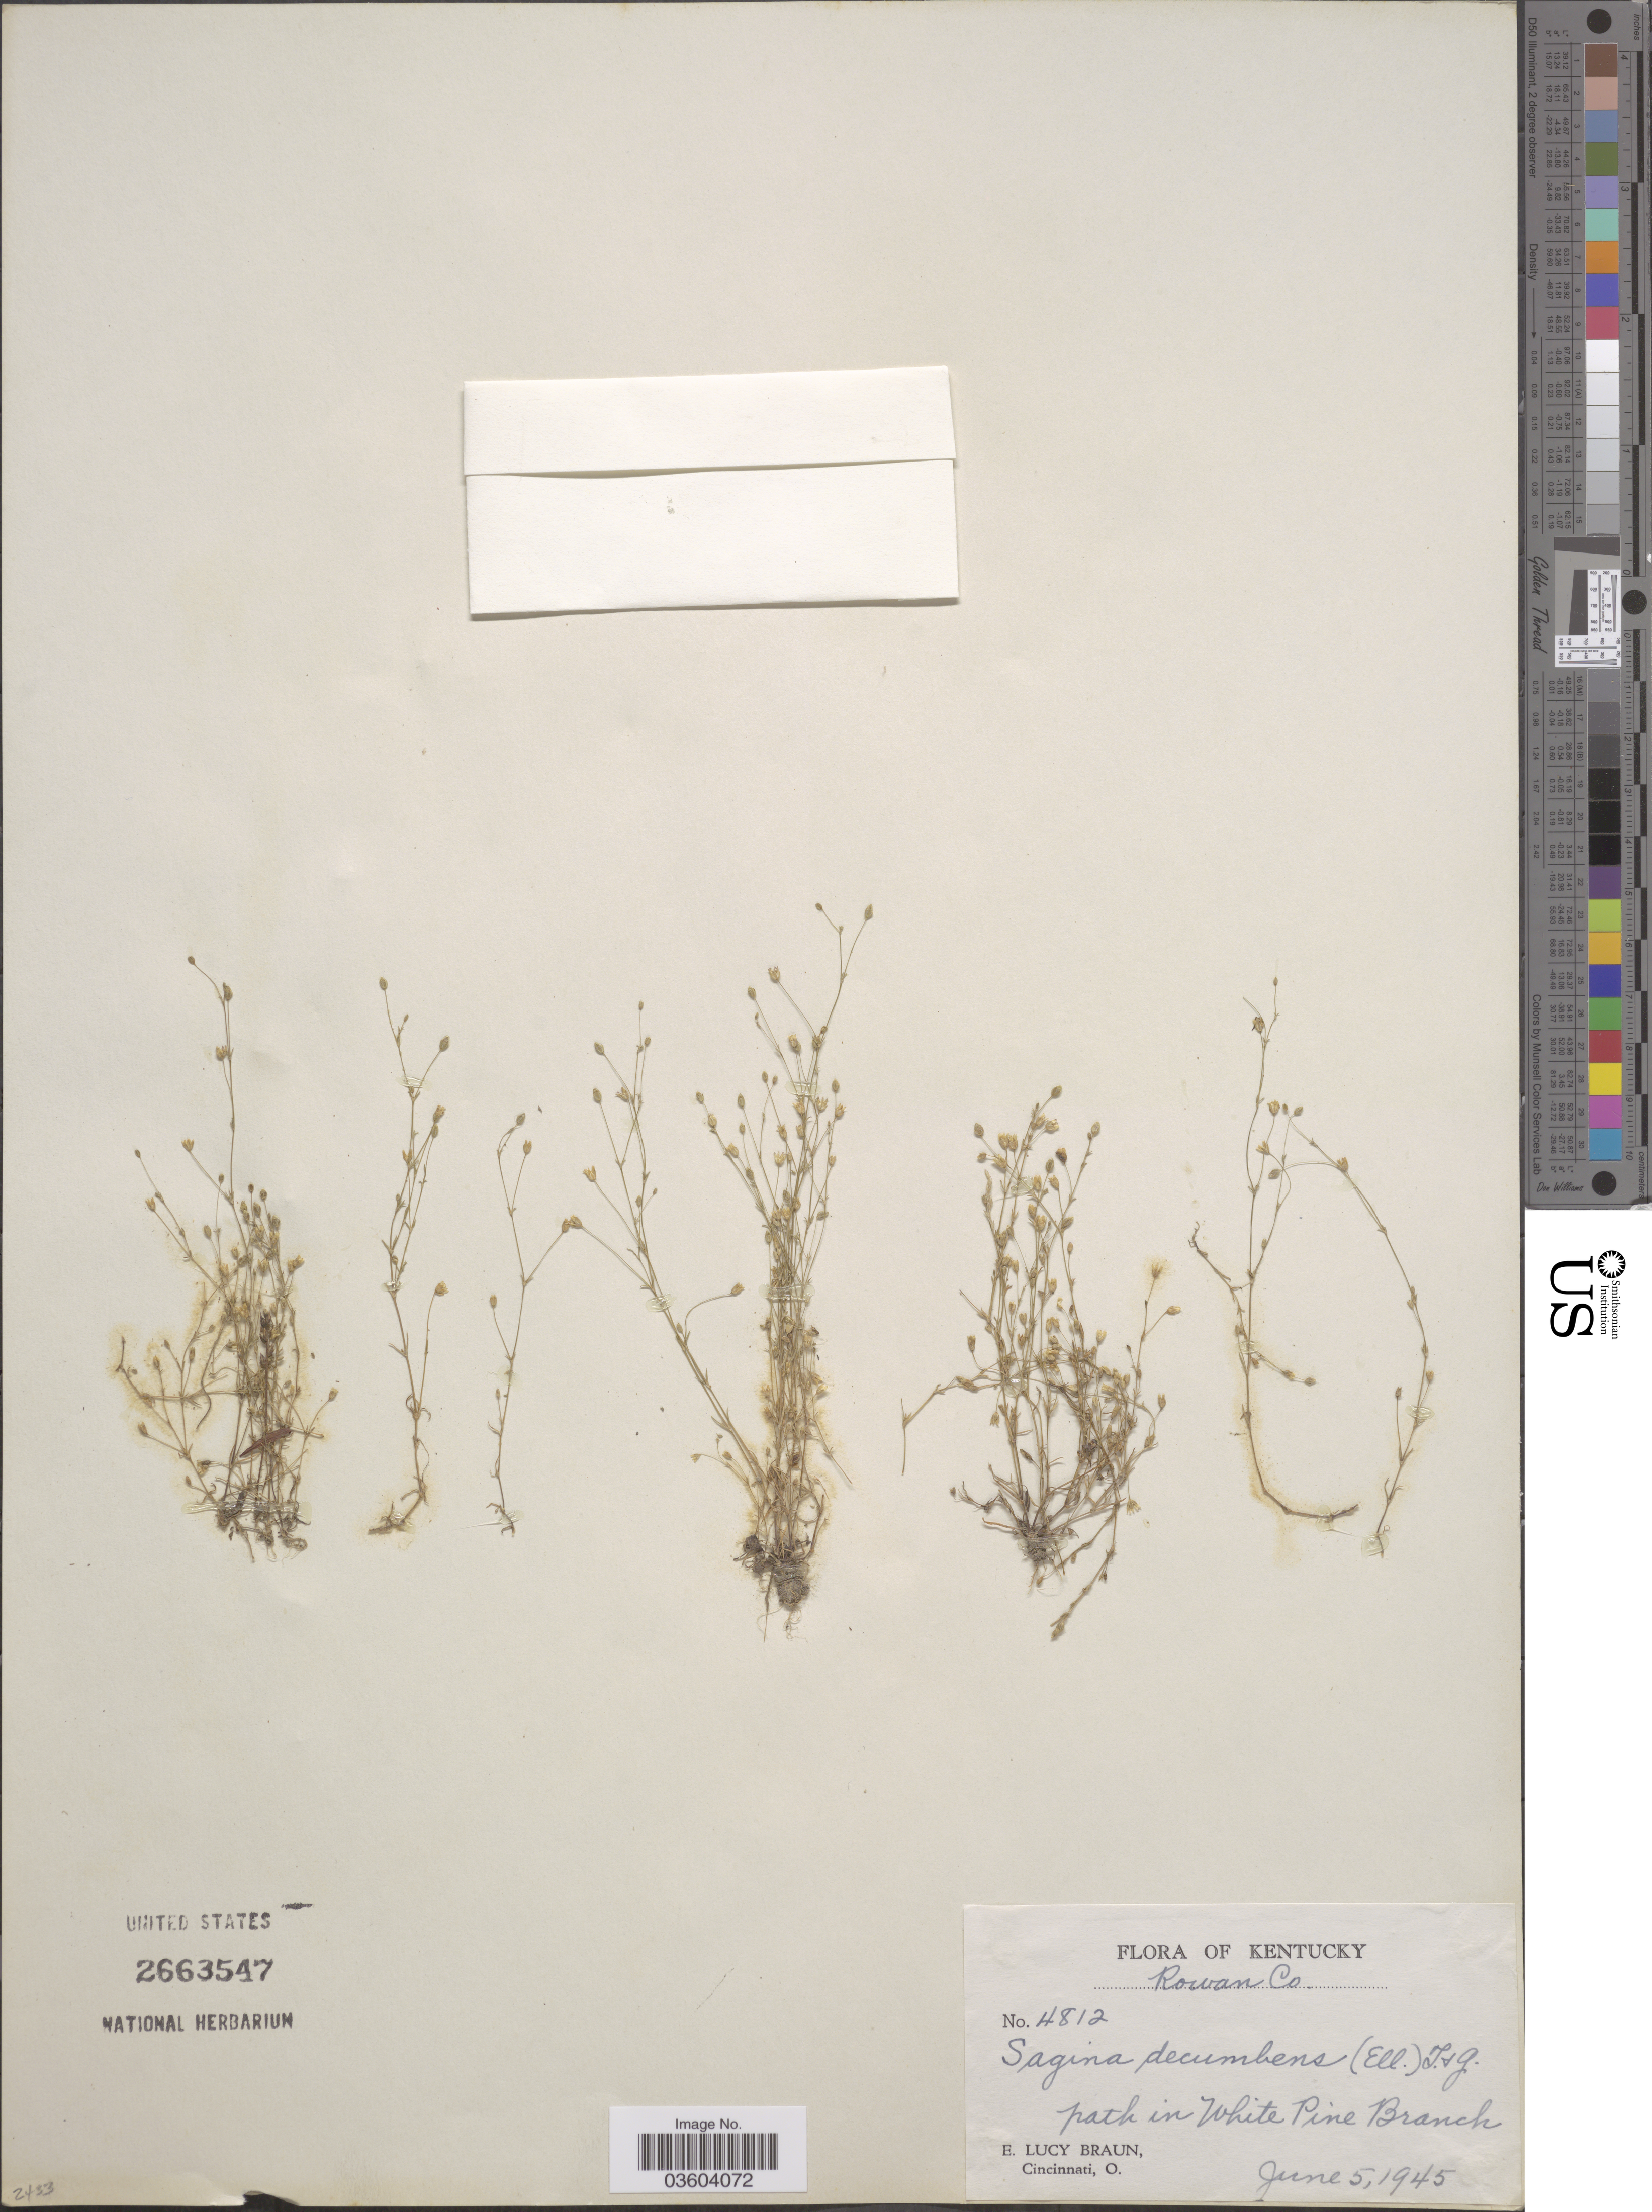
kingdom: Plantae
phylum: Tracheophyta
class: Magnoliopsida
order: Caryophyllales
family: Caryophyllaceae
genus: Sagina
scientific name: Sagina decumbens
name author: (Elliott) Torr. & A. Gray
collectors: E. L. Braun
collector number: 4812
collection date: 1945-06-05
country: United States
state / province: Kentucky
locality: Rowan Co, path in White Pine Branch.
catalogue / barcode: US 2663547